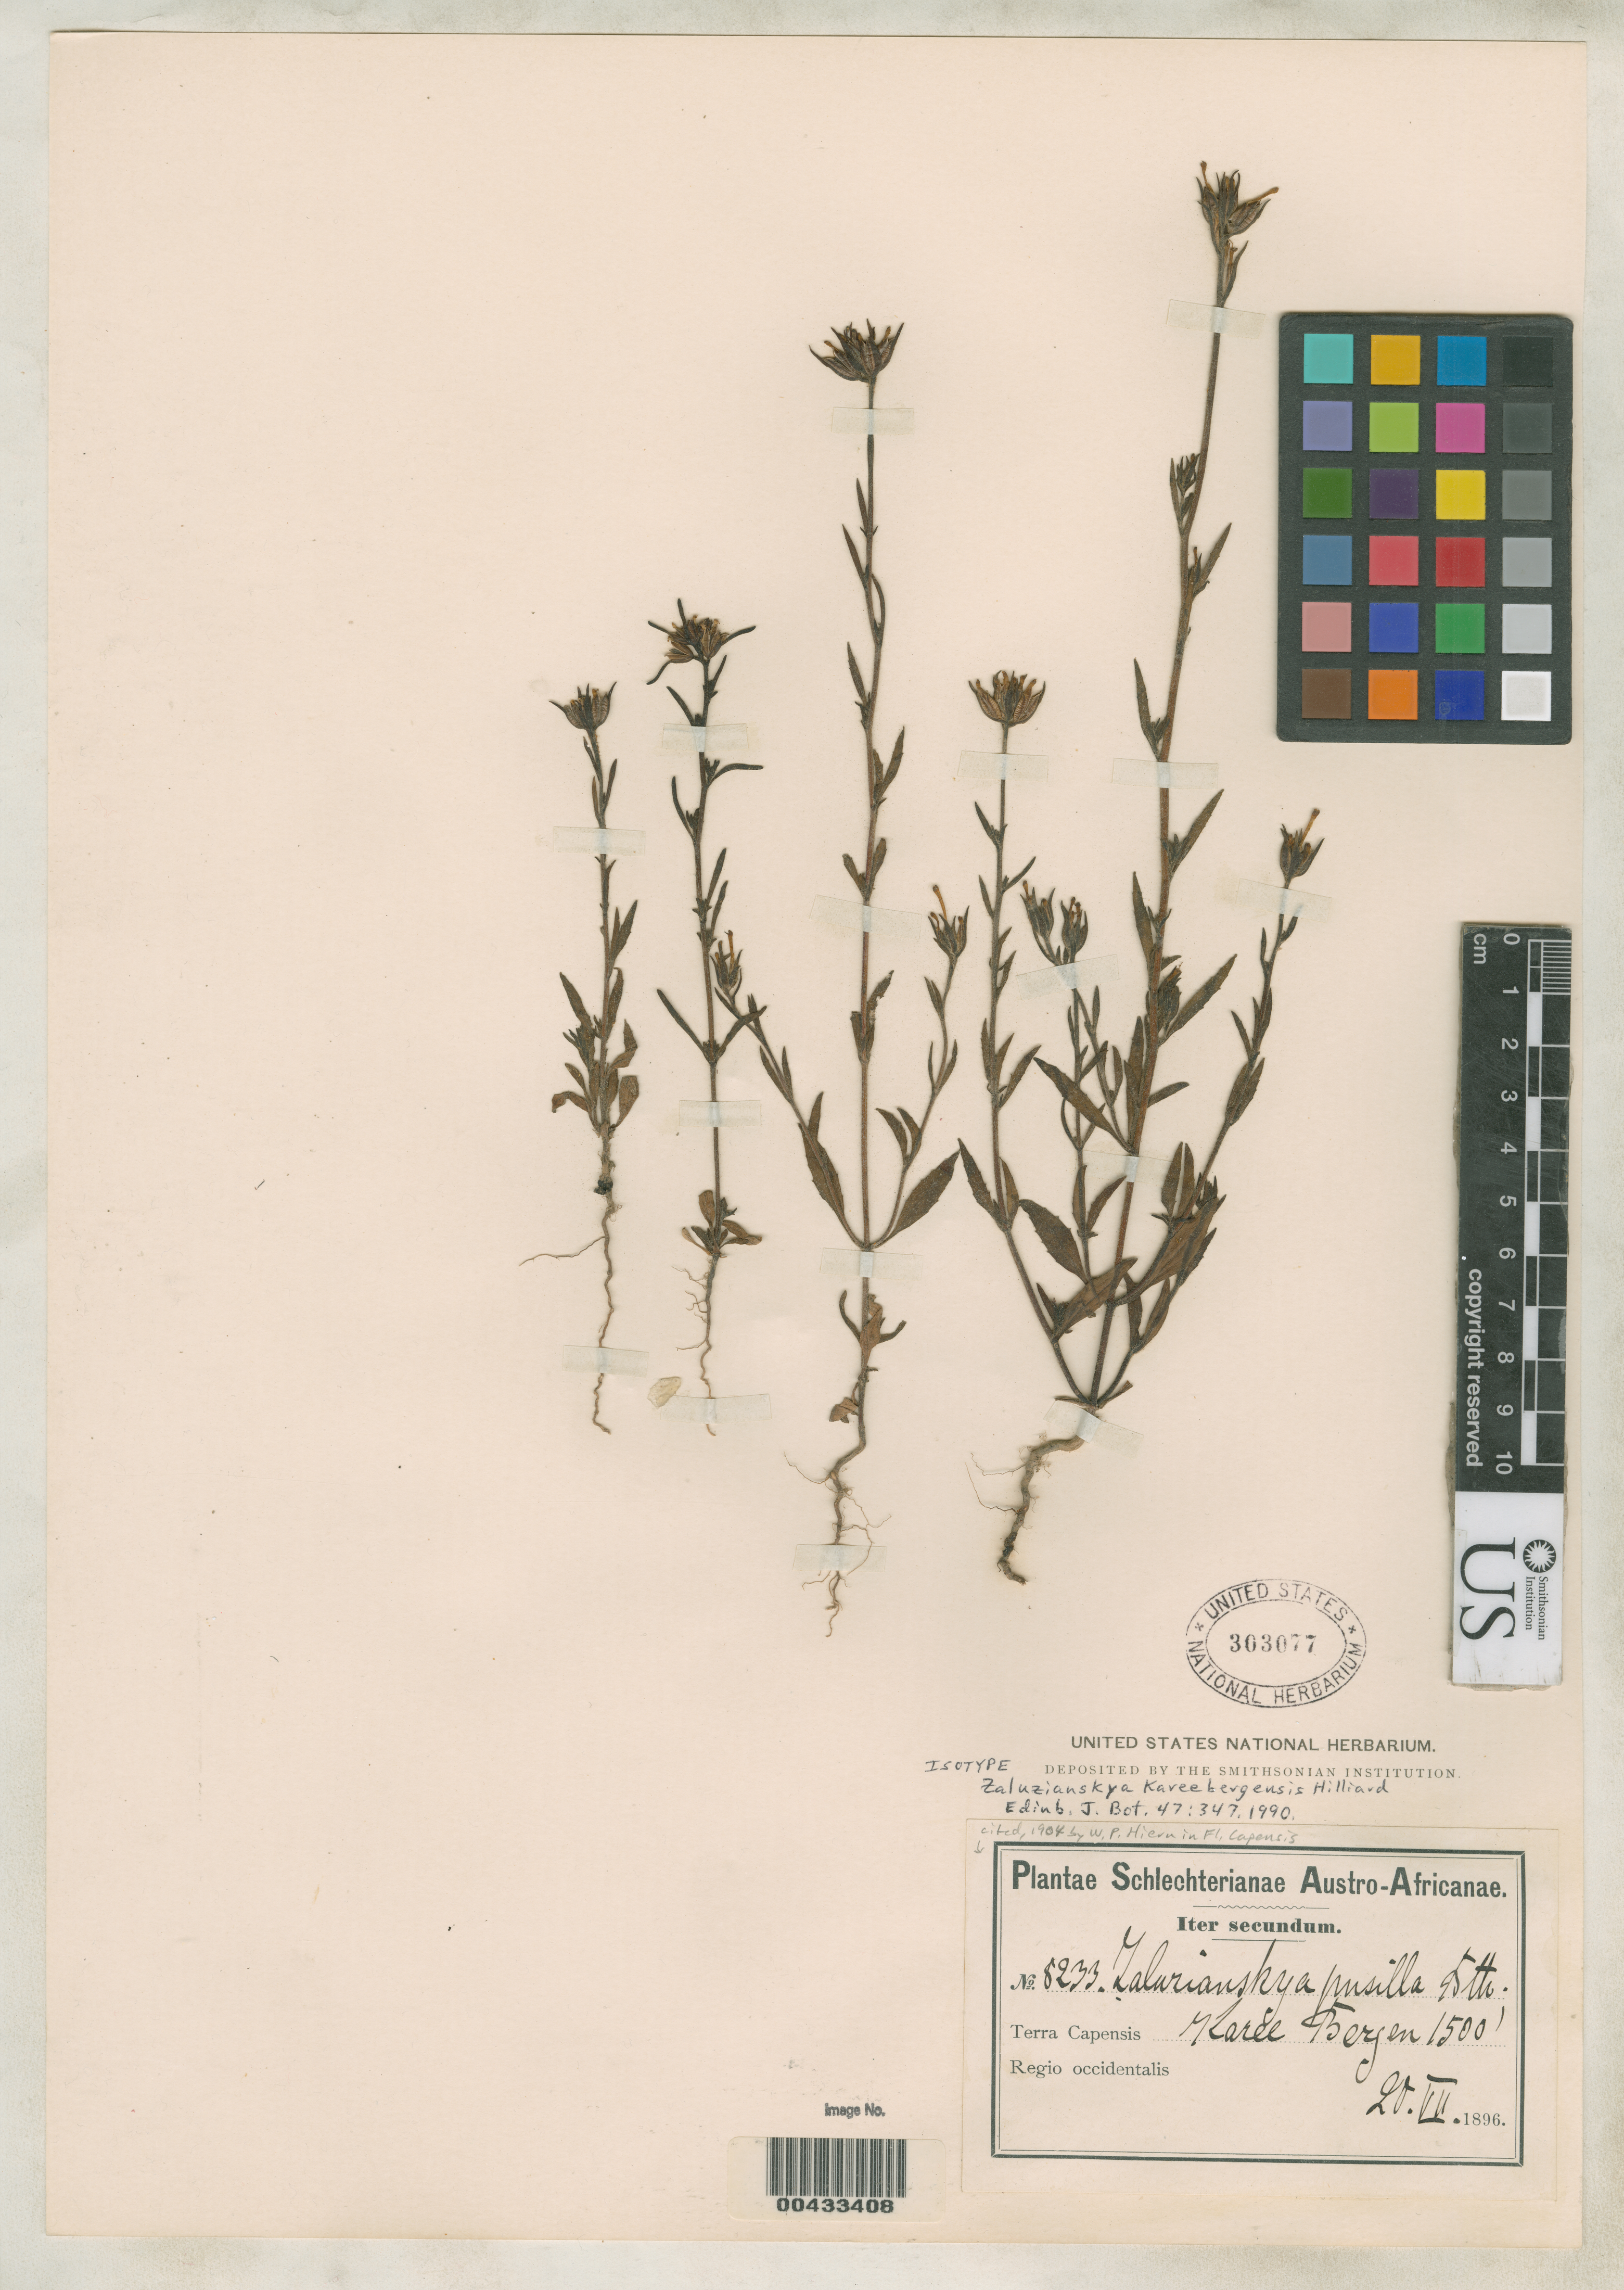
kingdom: Plantae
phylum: Tracheophyta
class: Magnoliopsida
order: Lamiales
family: Scrophulariaceae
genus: Zaluzianskya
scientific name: Zaluzianskya kareebergensis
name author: Hilliard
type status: Isotype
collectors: F. R. R. Schlechter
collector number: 8233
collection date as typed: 20 Jul 1896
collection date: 1896-07-20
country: South Africa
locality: Regio occidentalis. Karee Bergen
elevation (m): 457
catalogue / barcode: US 303077